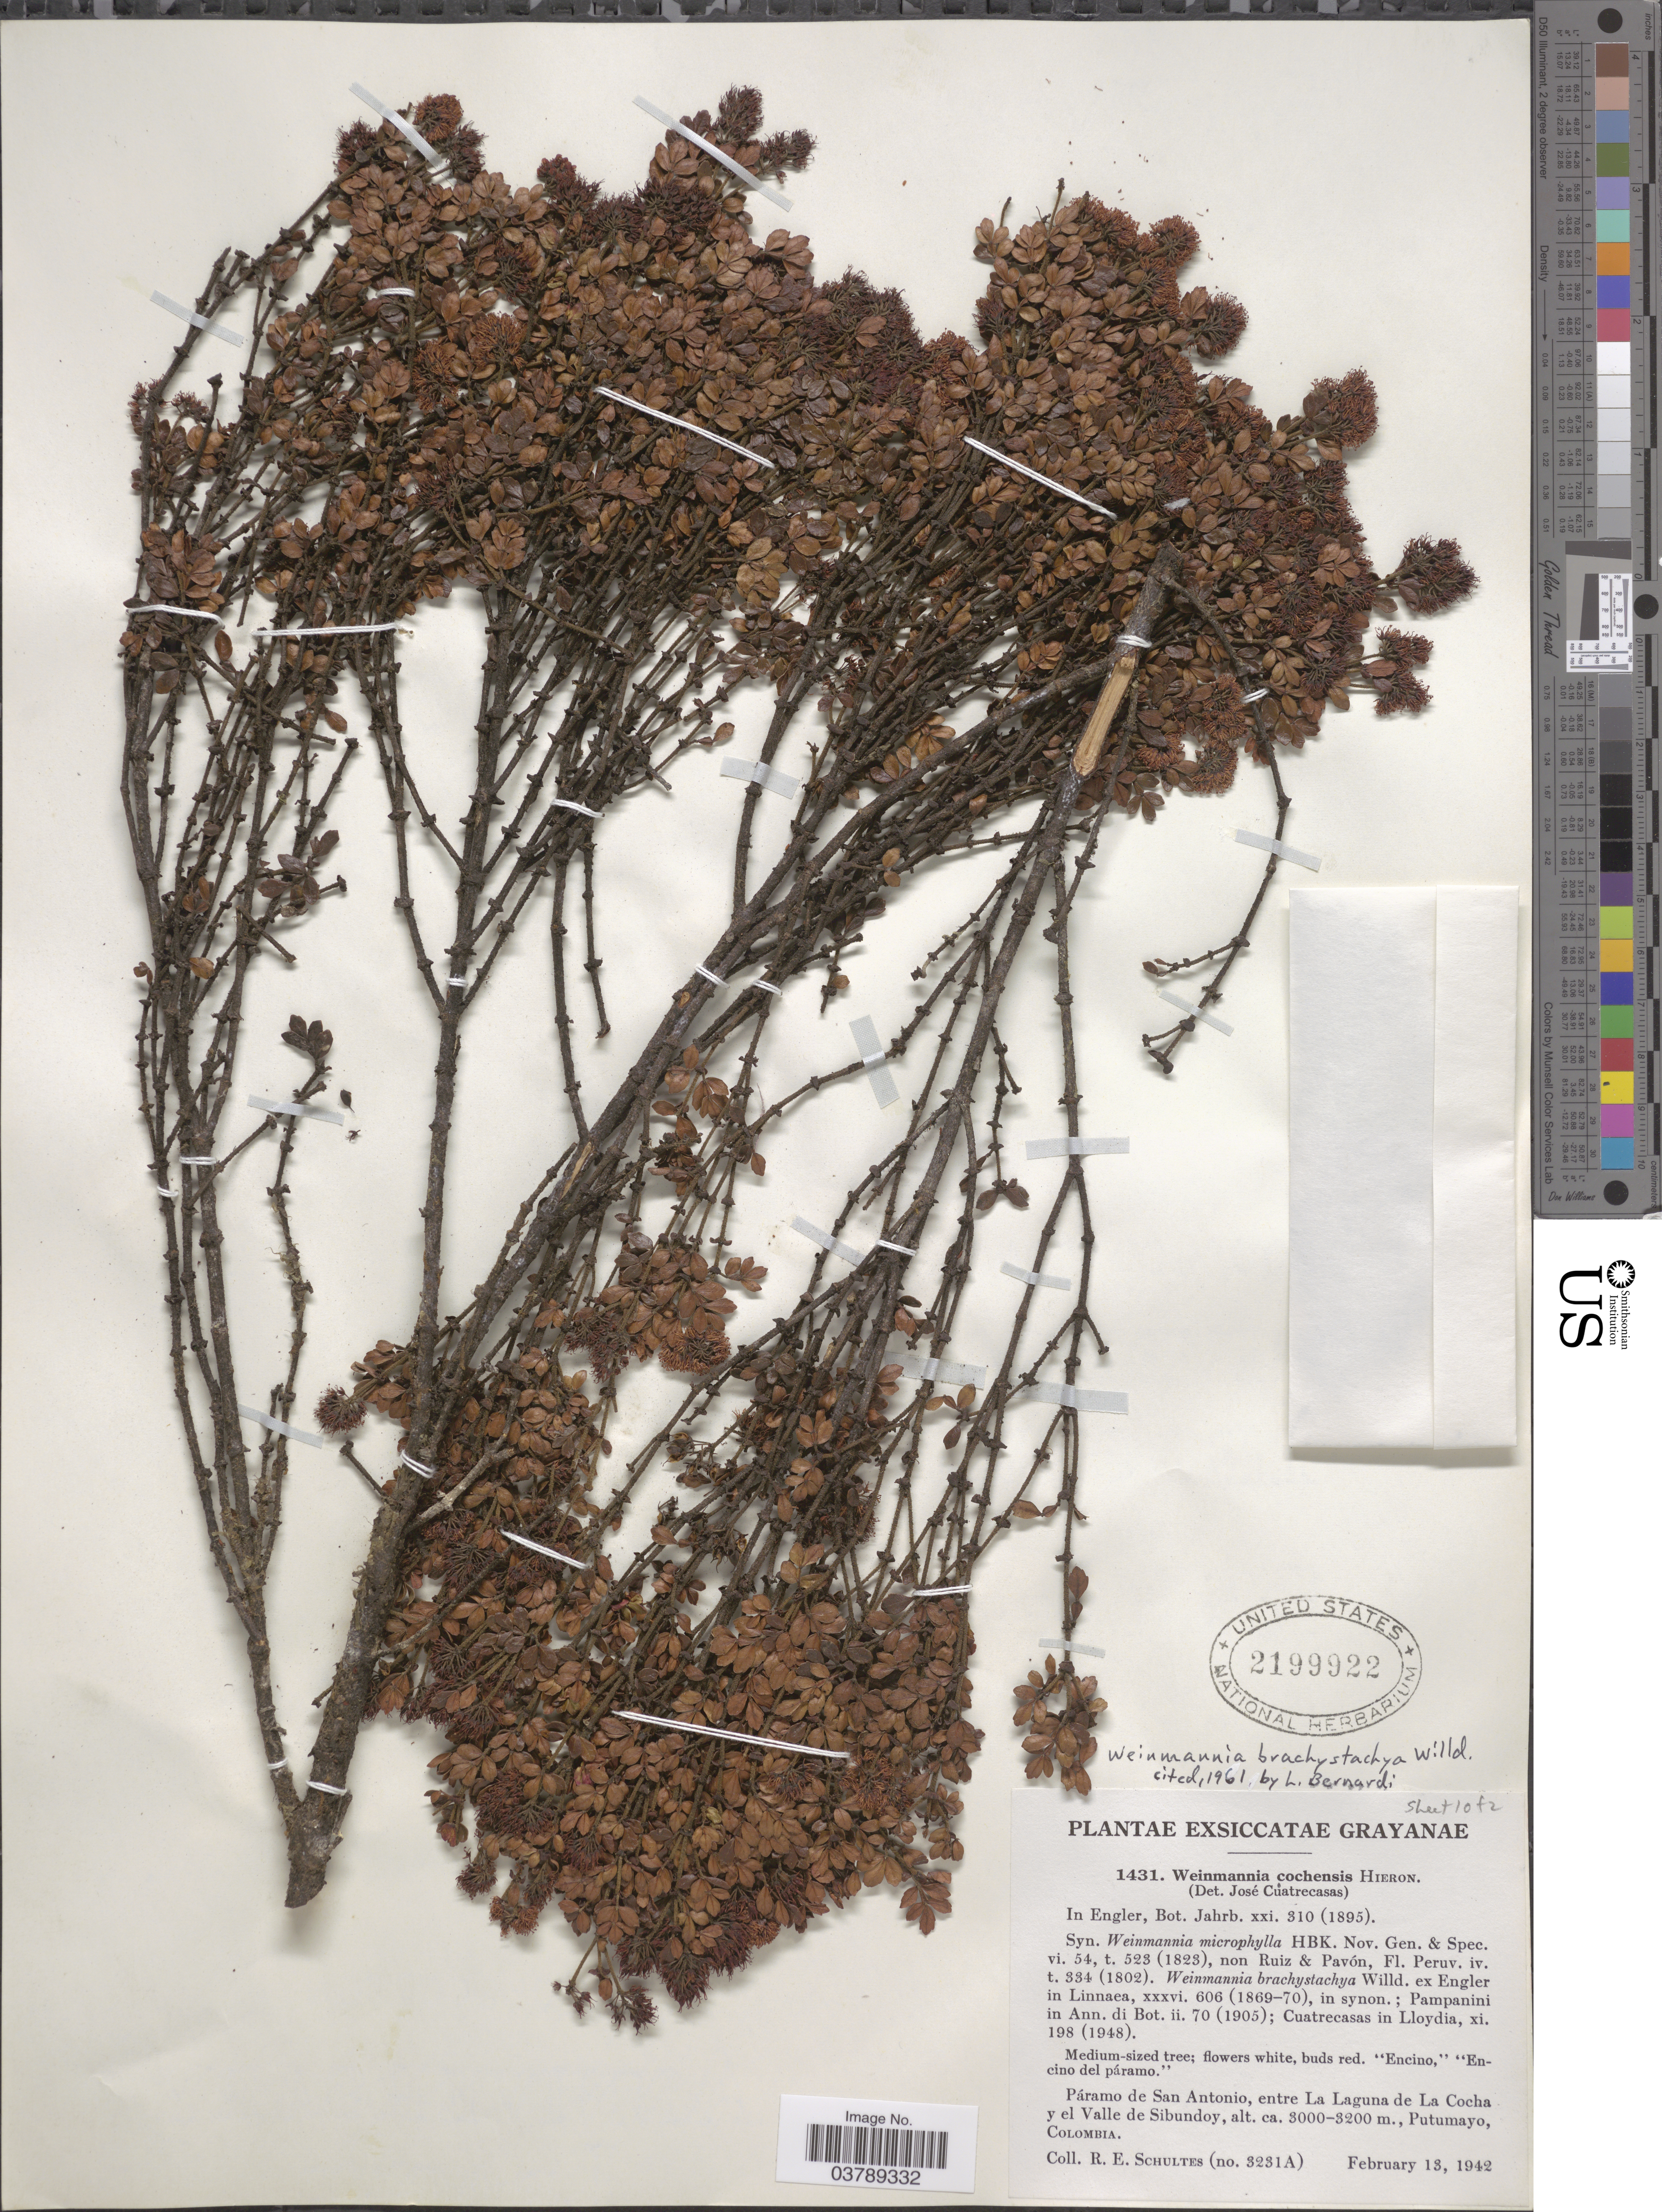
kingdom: Plantae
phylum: Tracheophyta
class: Magnoliopsida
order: Oxalidales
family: Cunoniaceae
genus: Weinmannia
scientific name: Weinmannia microphylla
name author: Kunth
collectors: R. E. Schultes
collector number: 3231A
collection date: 1942-02-13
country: Colombia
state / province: Putumayo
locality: Páramo de San Antonio, entre La Laguna de La Cocha y el Valle de Sibundoy.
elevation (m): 3000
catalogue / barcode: US 2199922